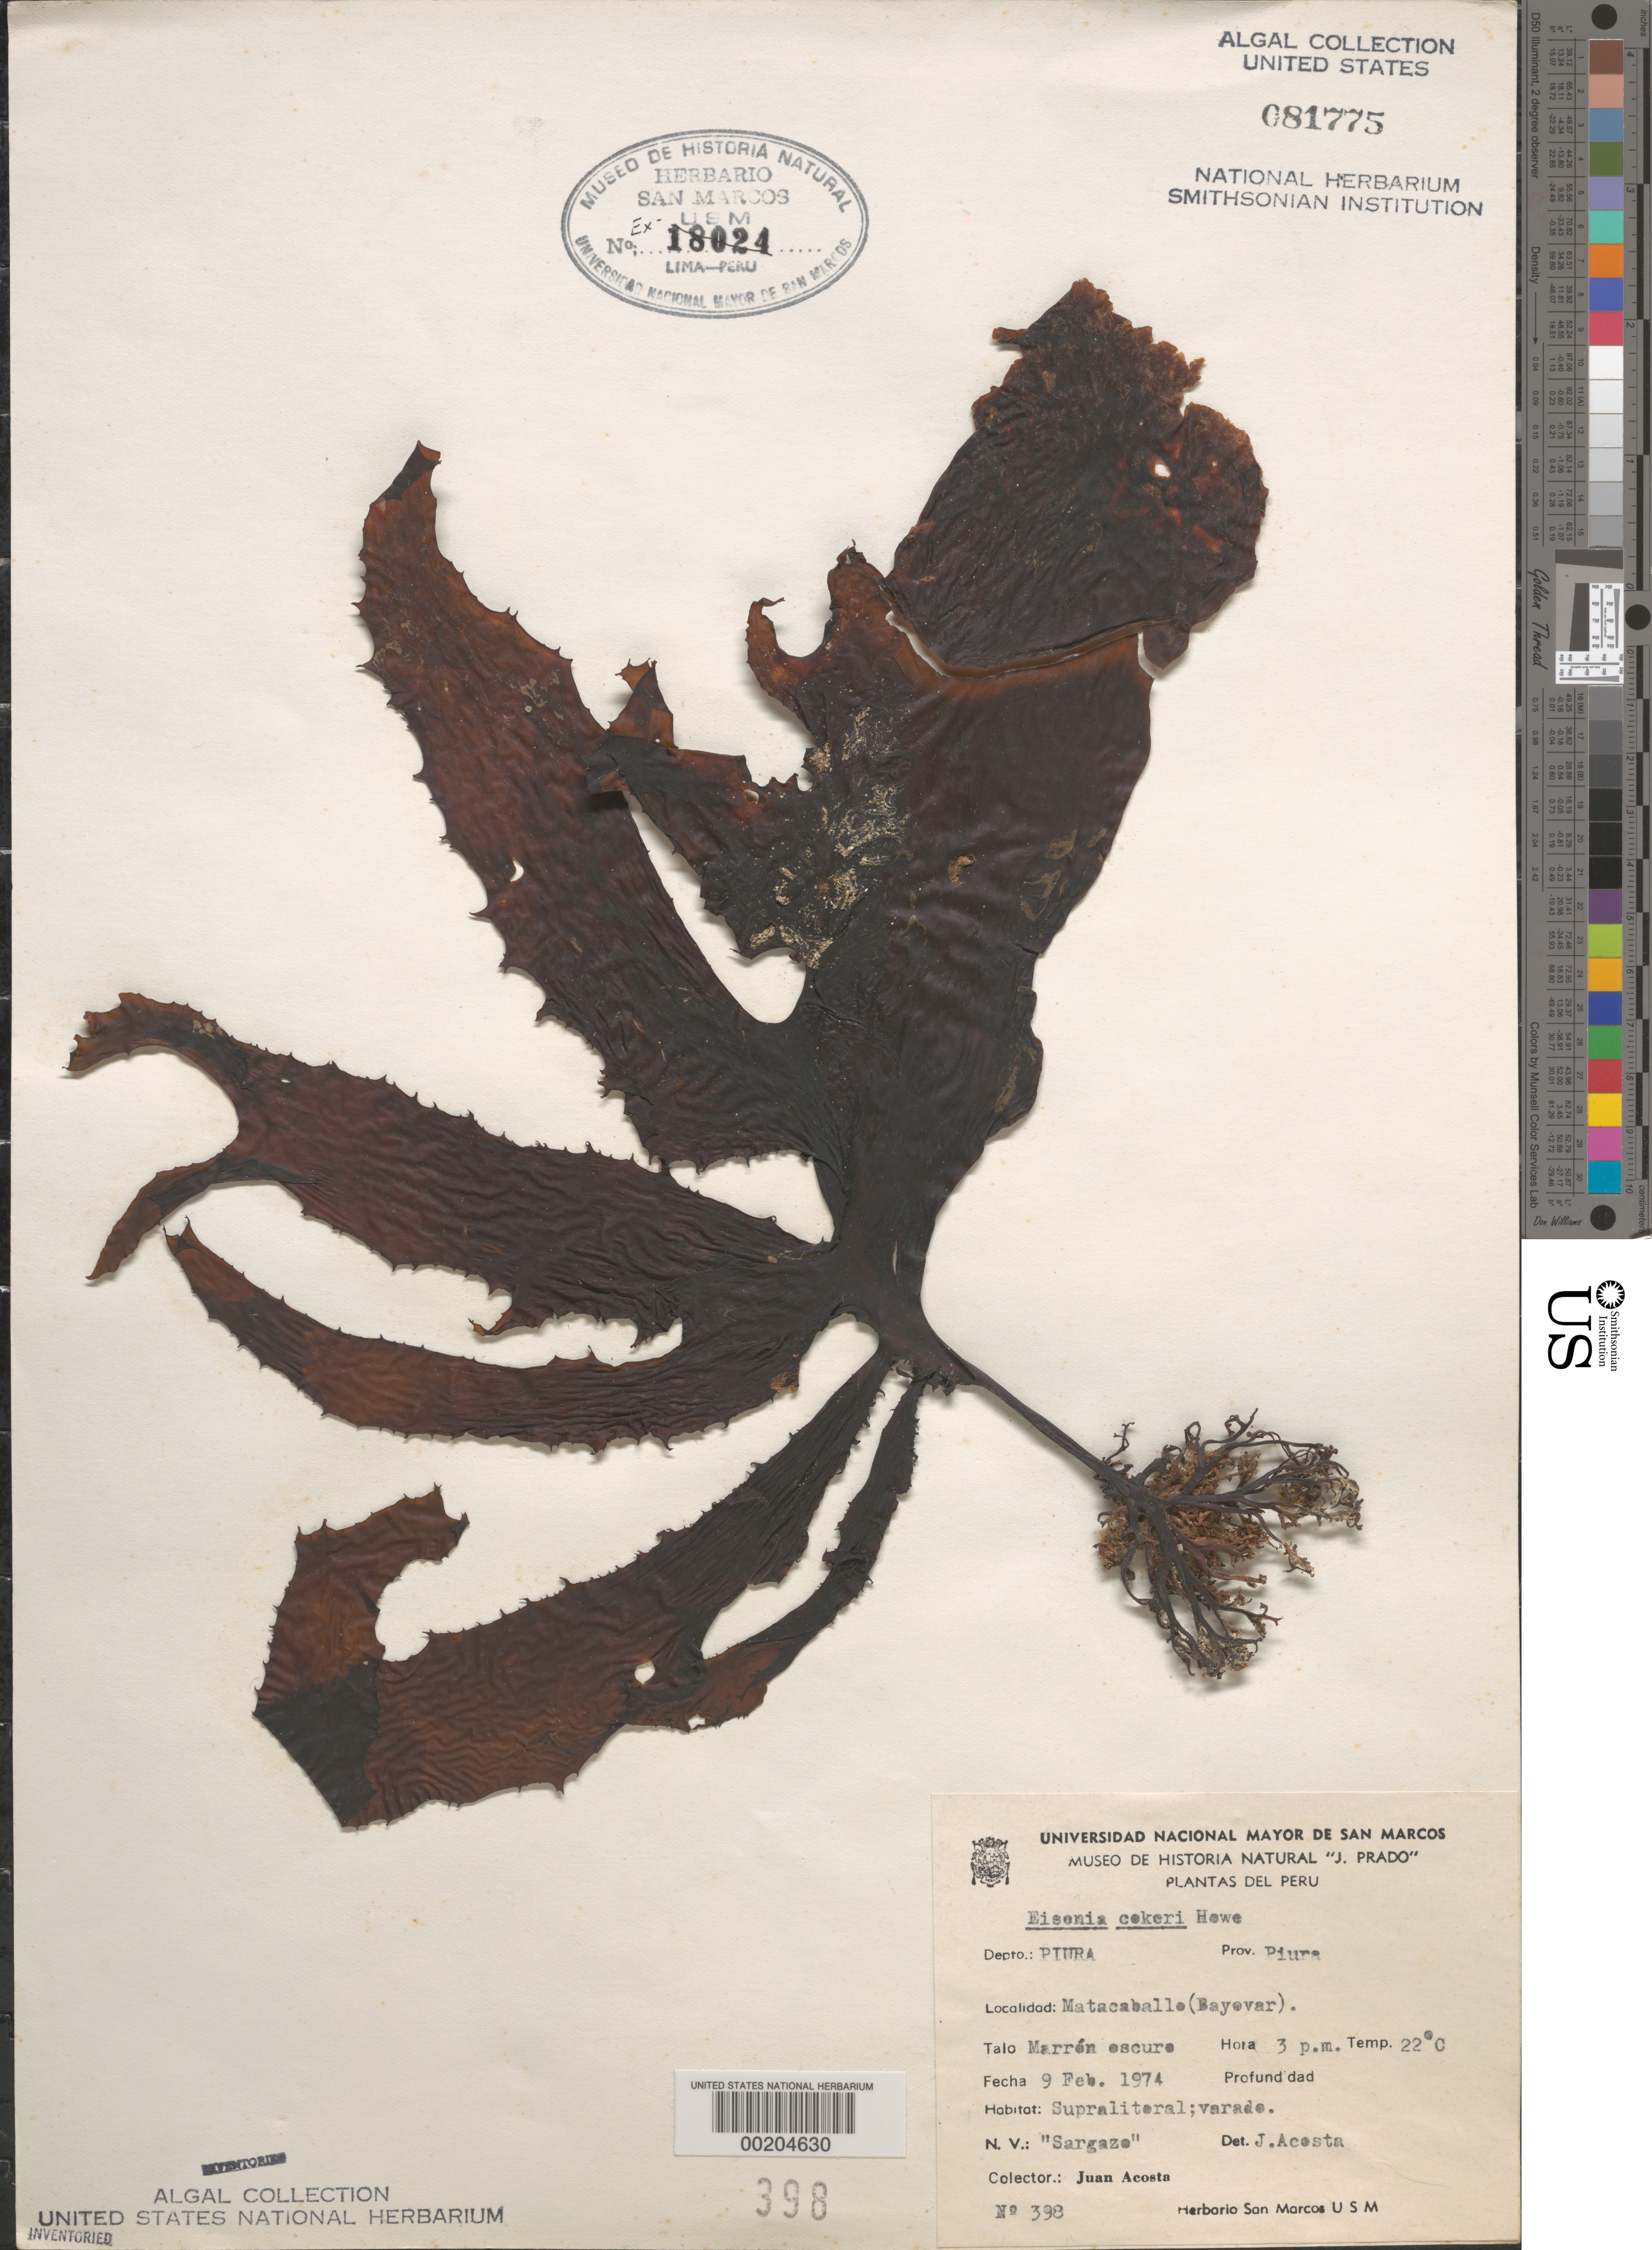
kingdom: Chromista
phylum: Ochrophyta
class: Phaeophyceae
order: Laminariales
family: Lessoniaceae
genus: Eisenia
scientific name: Eisenia cokeri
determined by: Acosta, J.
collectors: J. Acosta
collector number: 398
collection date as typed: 09 Feb 1974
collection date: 1974-02-09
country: Peru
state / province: Piura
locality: Matacaballo (Bayovar)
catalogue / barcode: US 81775